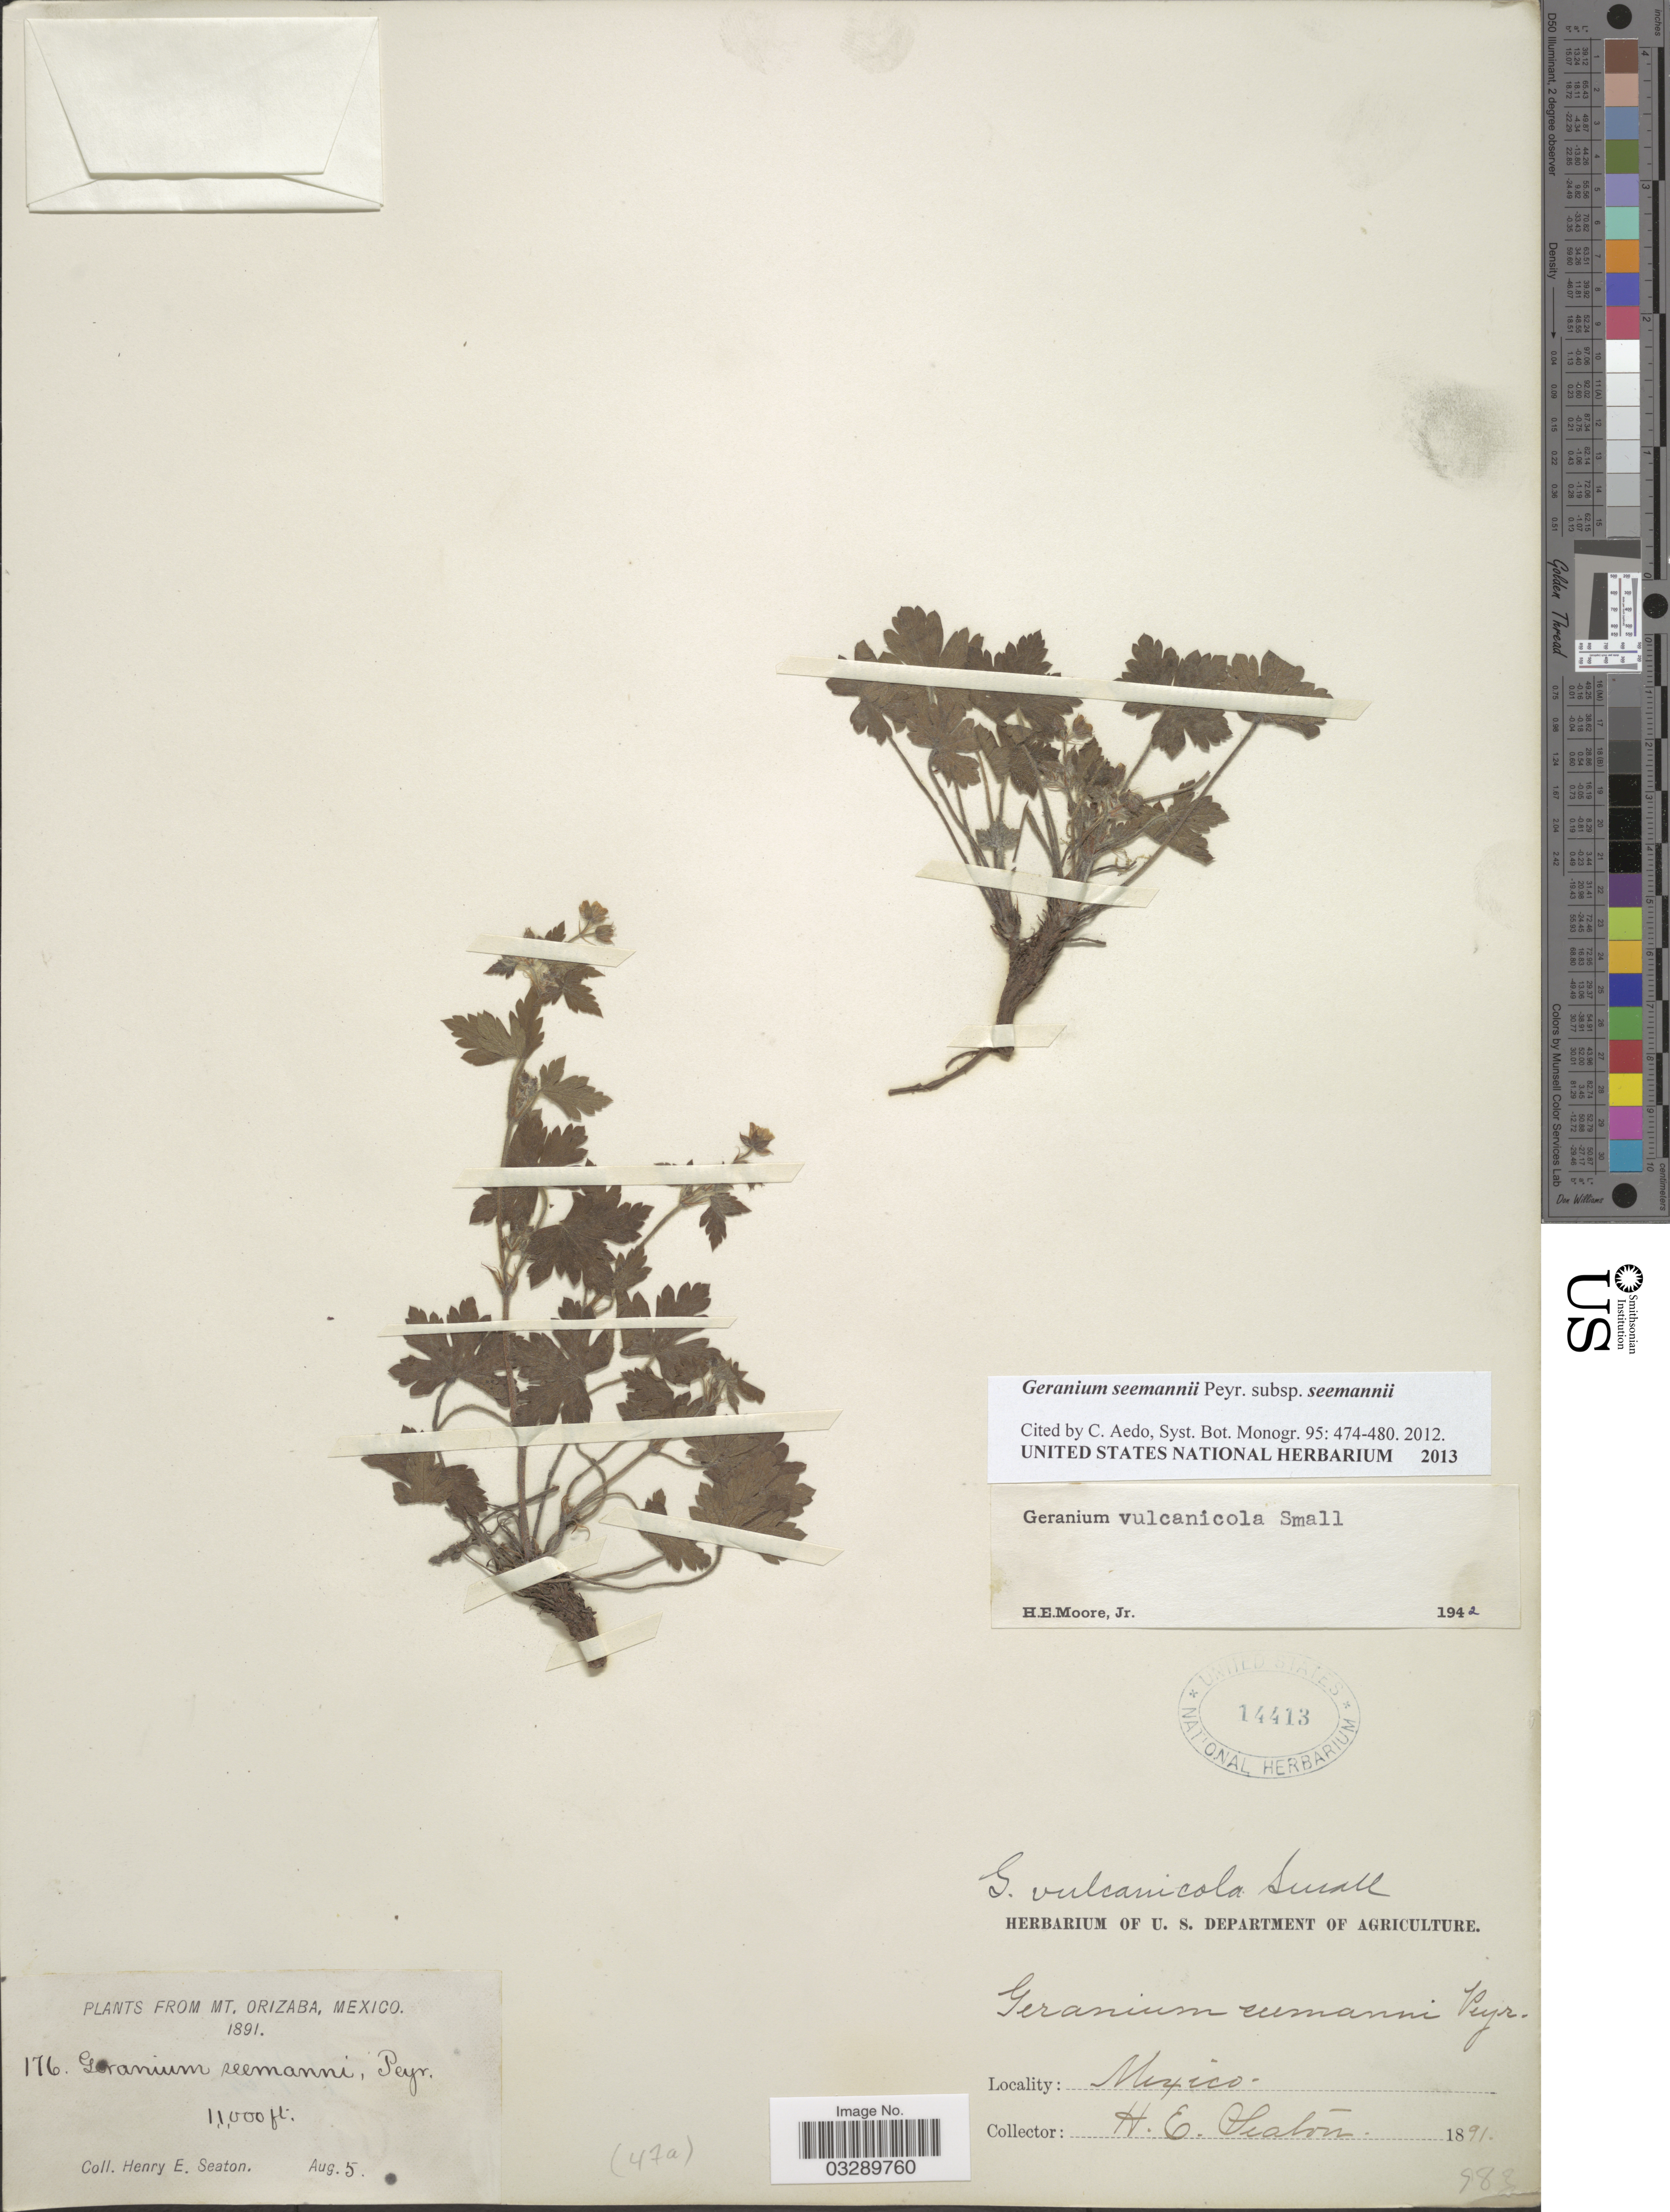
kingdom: Plantae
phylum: Tracheophyta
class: Magnoliopsida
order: Geraniales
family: Geraniaceae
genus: Geranium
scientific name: Geranium seemannii subsp. seemannii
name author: Peyr.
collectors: H. E. Seaton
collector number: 176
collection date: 1891-08-05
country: Mexico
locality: Mt. Orizaba.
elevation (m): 3353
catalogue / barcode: US 14413